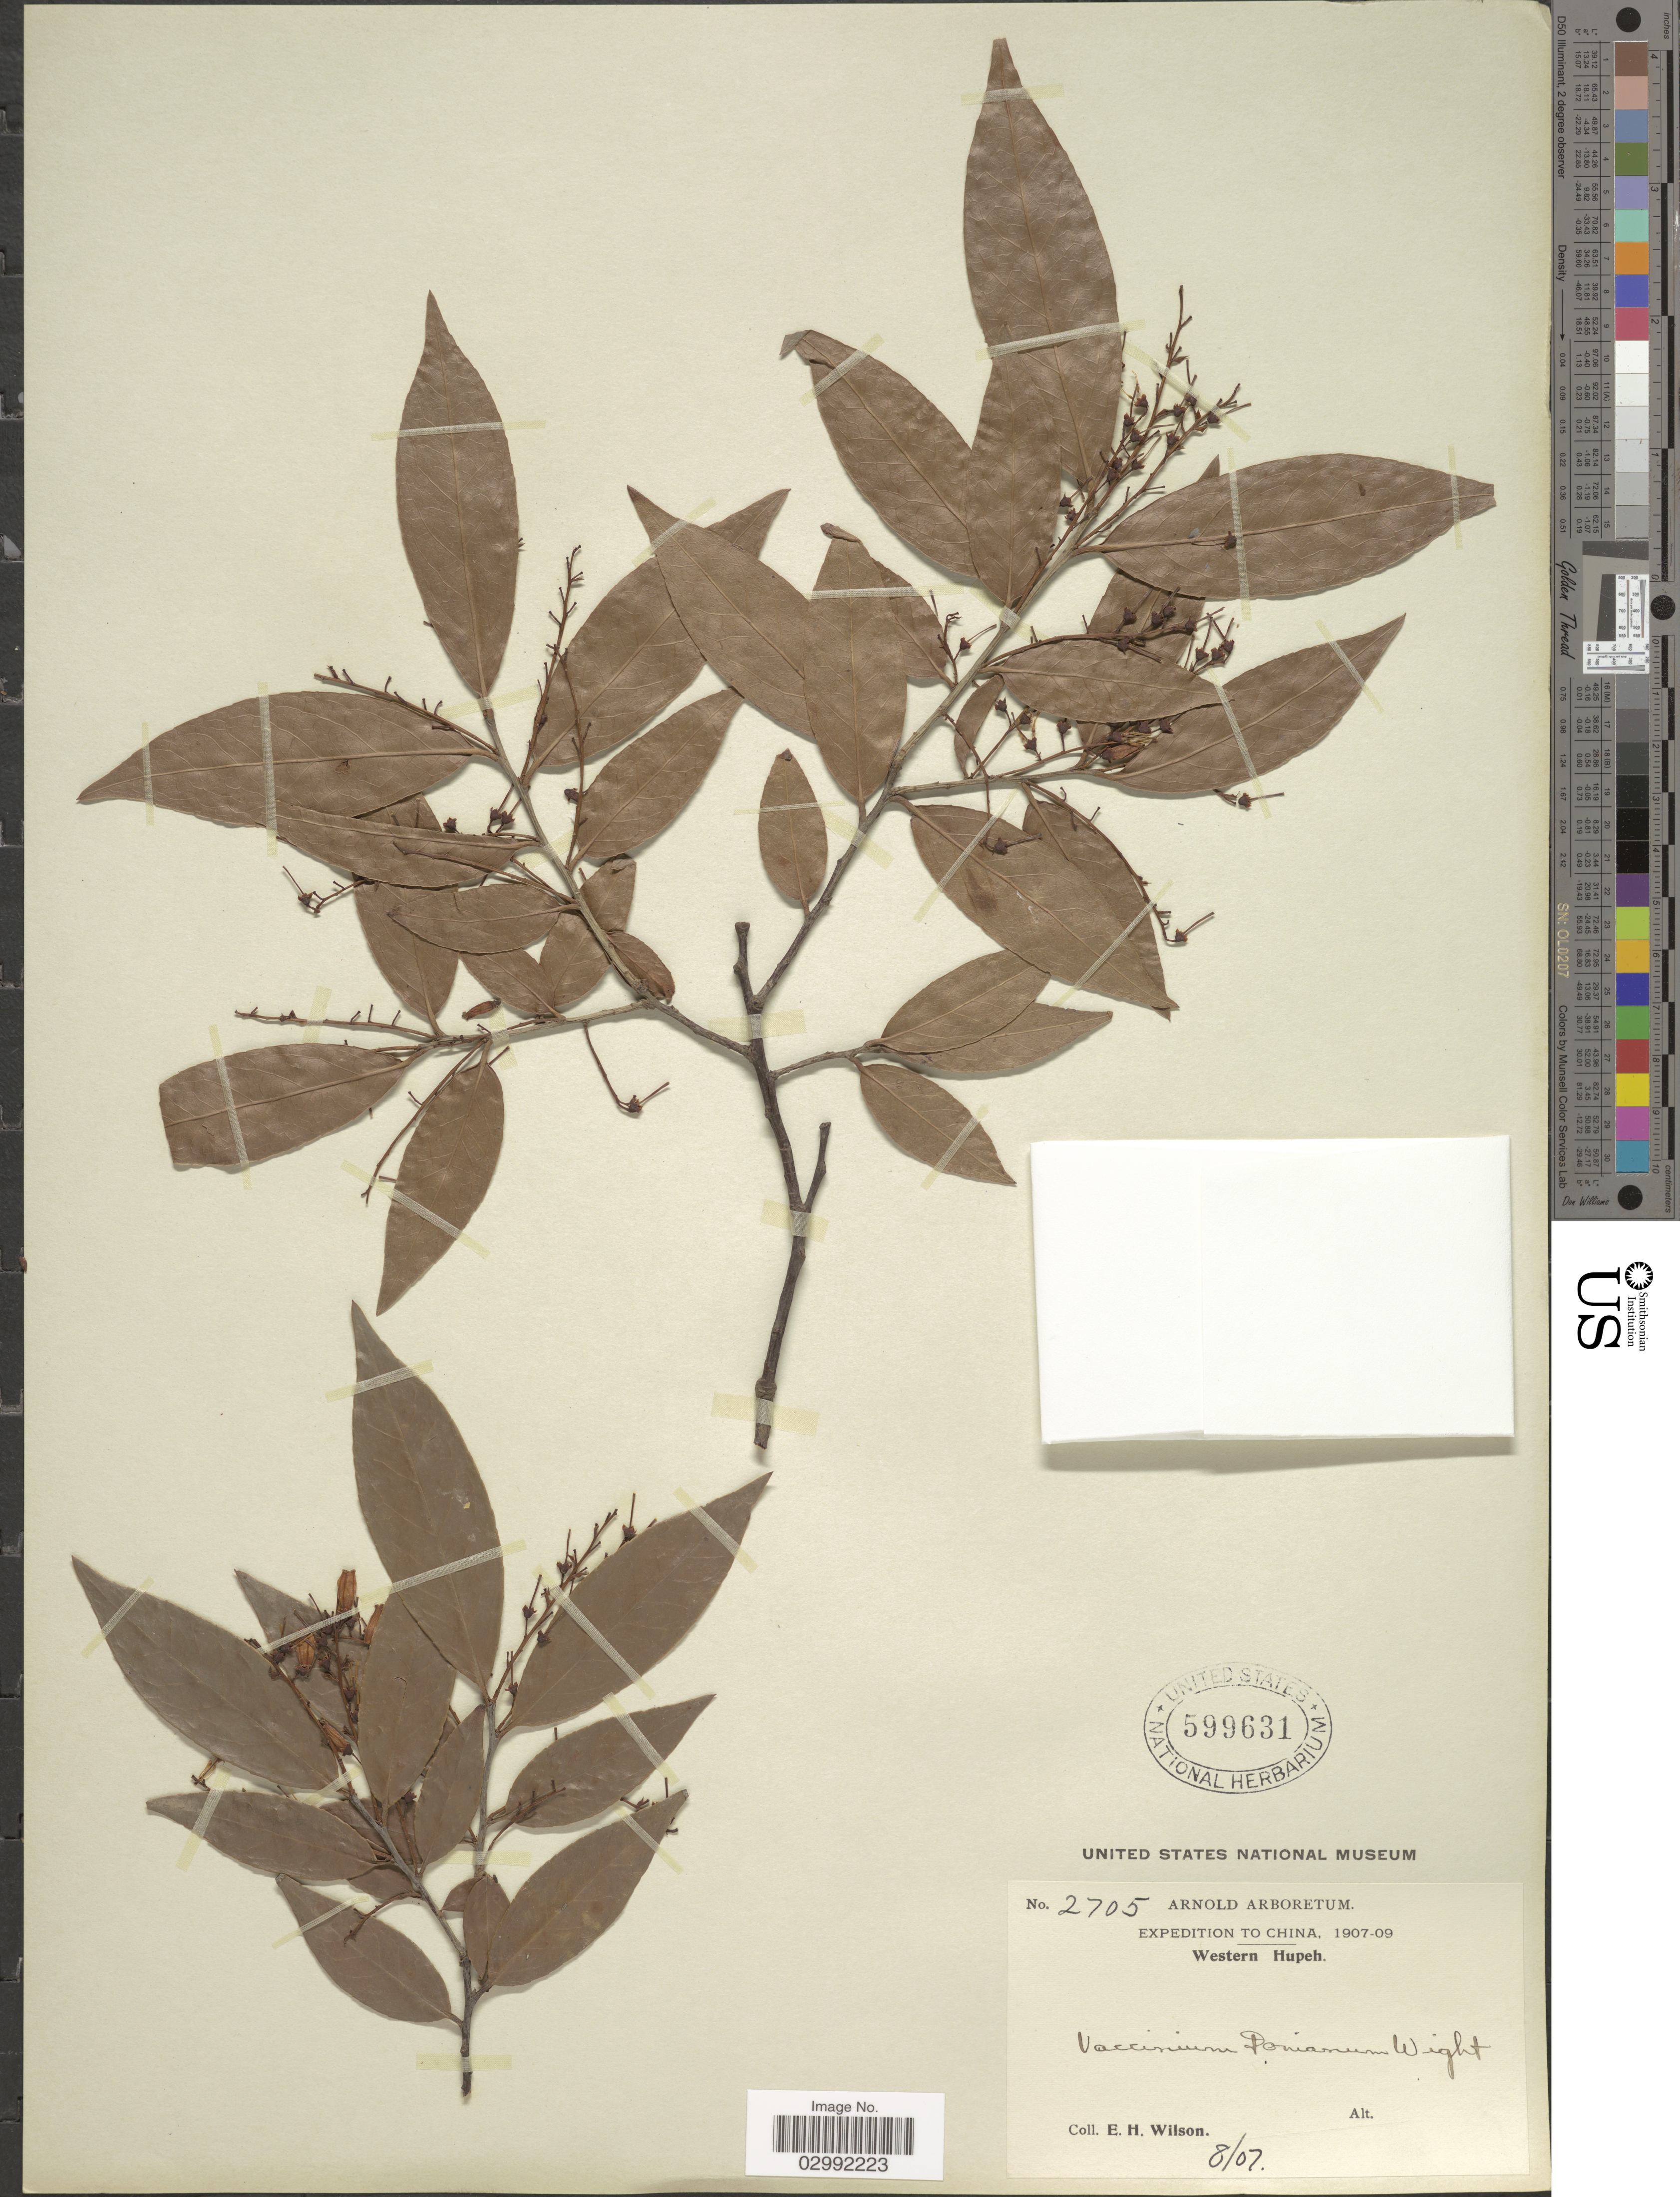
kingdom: Plantae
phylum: Tracheophyta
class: Magnoliopsida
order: Ericales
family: Ericaceae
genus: Vaccinium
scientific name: Vaccinium sprengelii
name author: (G. Don) Sleumer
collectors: E. Wilson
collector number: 2705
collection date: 1907-08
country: China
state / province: Hubei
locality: Western Hupeh.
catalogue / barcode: US 599631